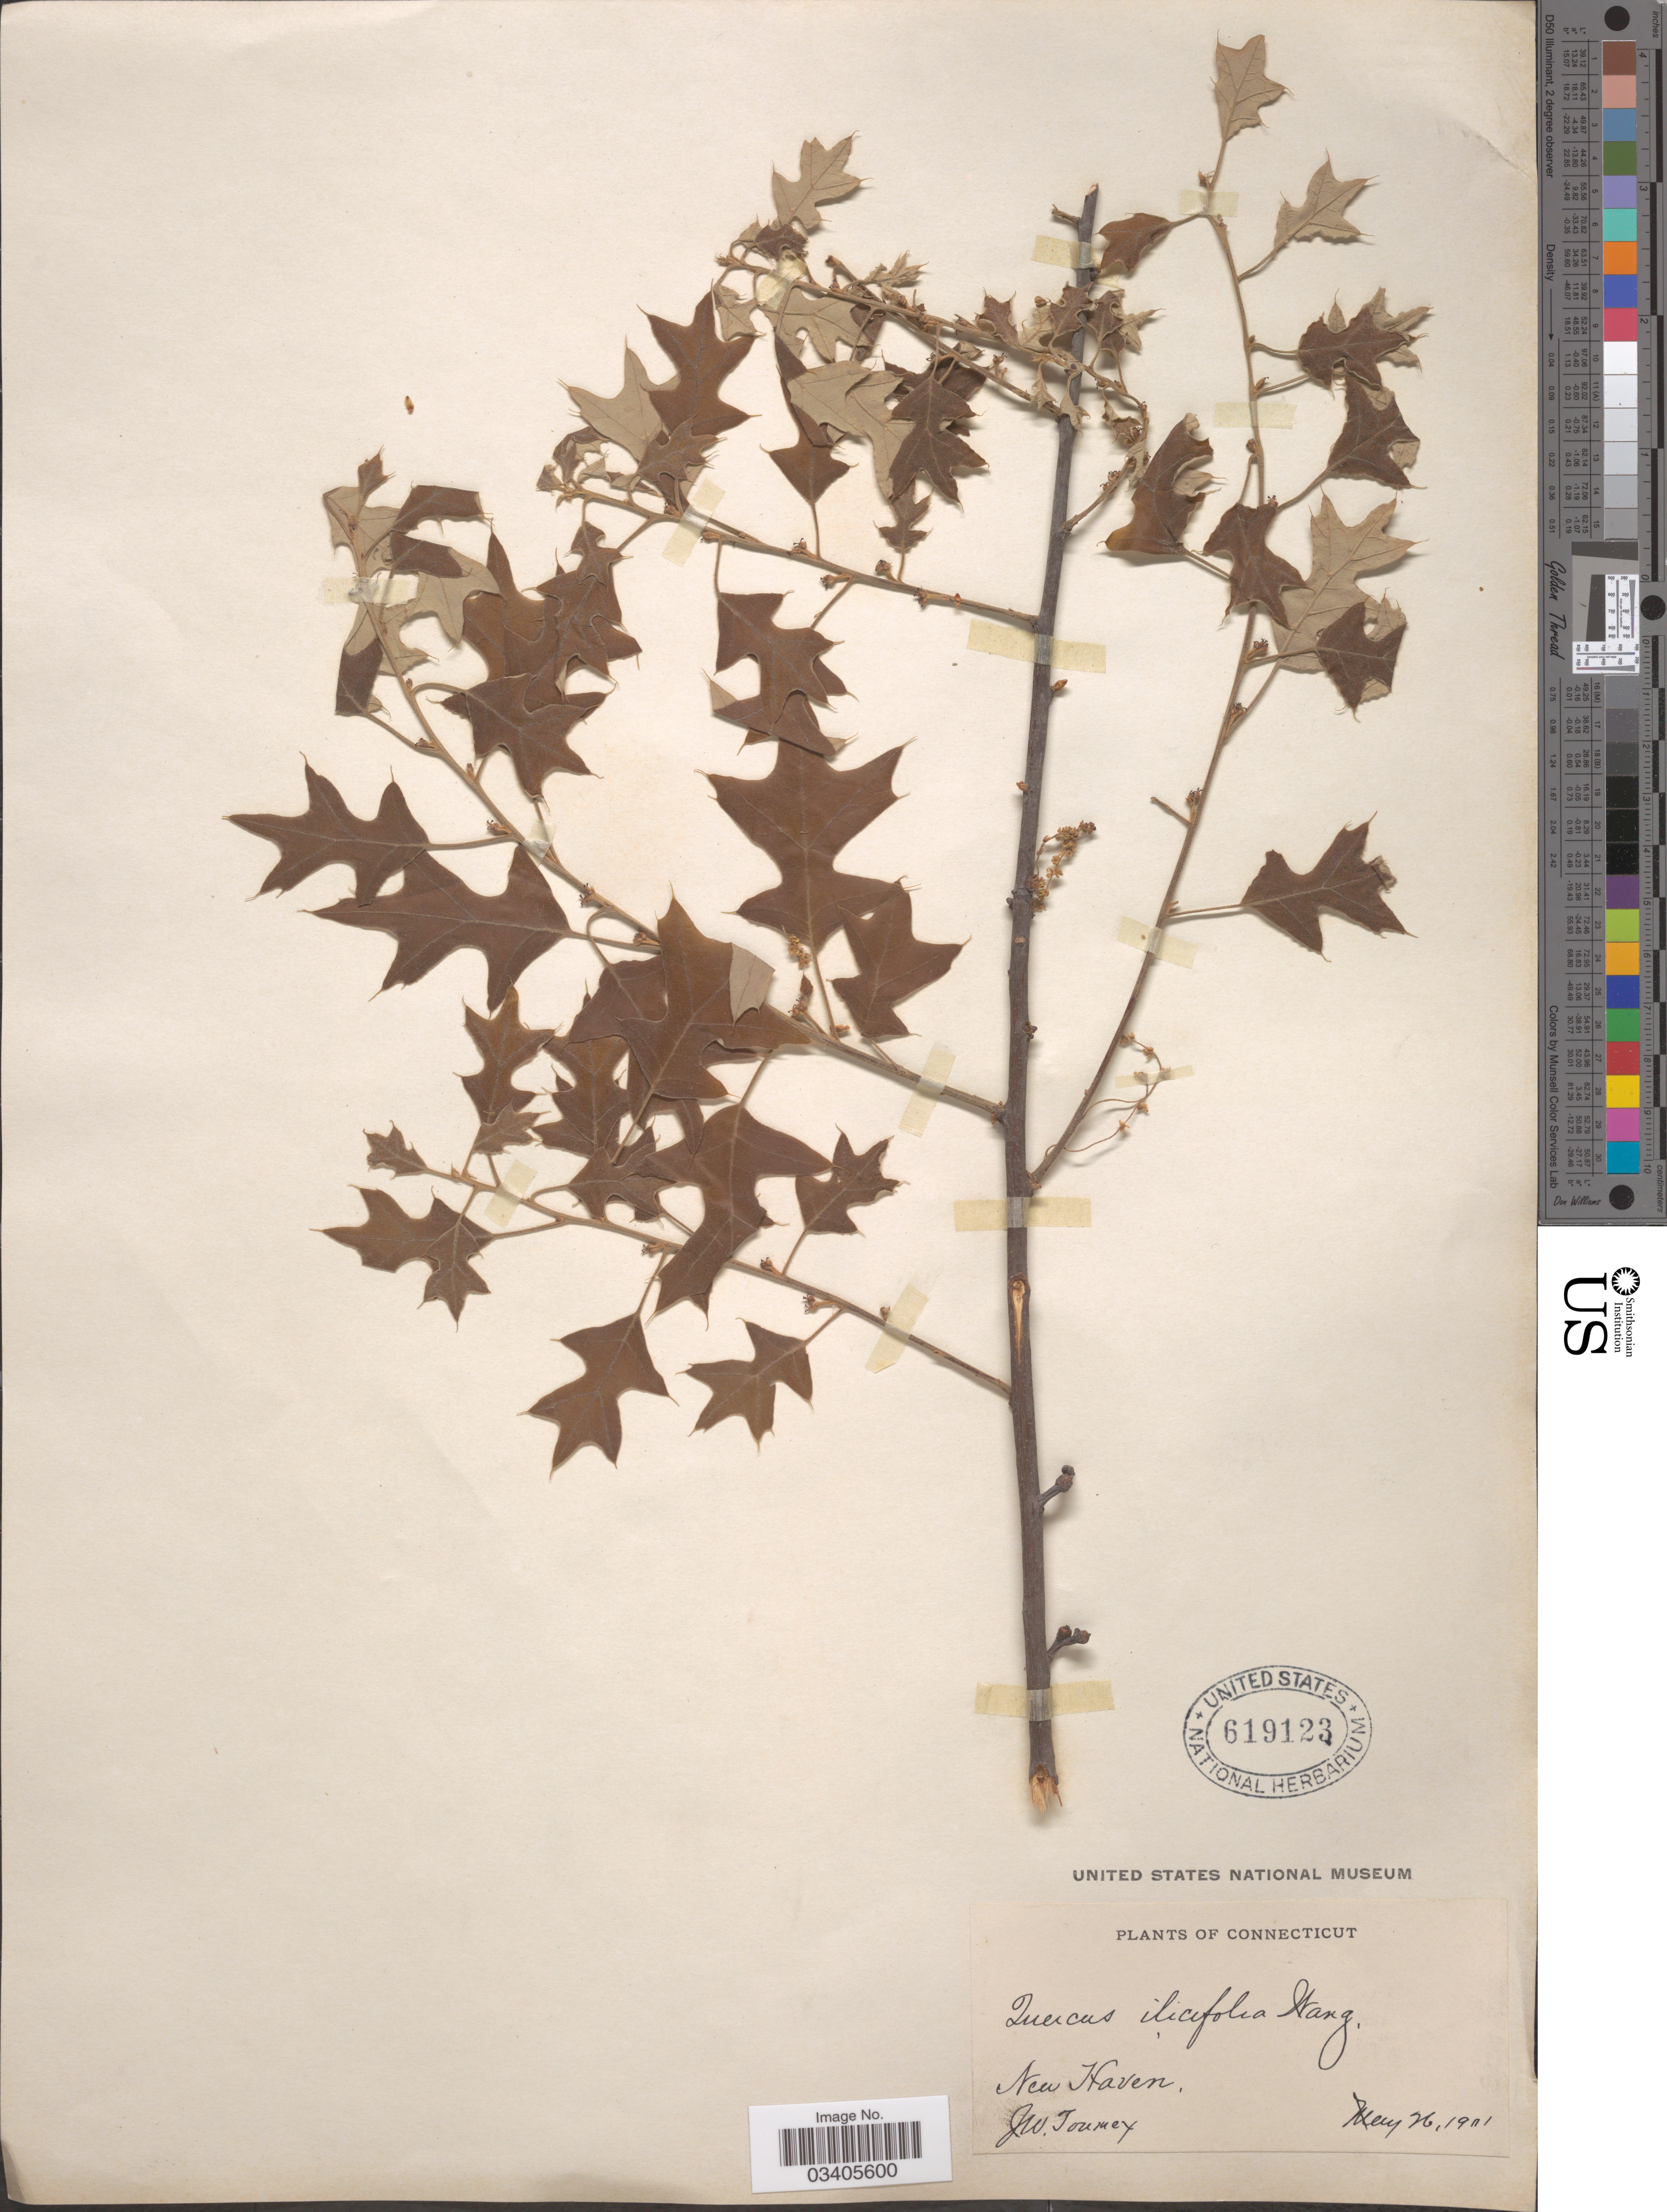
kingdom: Plantae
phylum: Tracheophyta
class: Magnoliopsida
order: Fagales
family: Fagaceae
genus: Quercus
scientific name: Quercus ilicifolia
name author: Wangenh.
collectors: J. W. Toumey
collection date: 1901-05-26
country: United States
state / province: Connecticut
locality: New Haven.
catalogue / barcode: US 619123